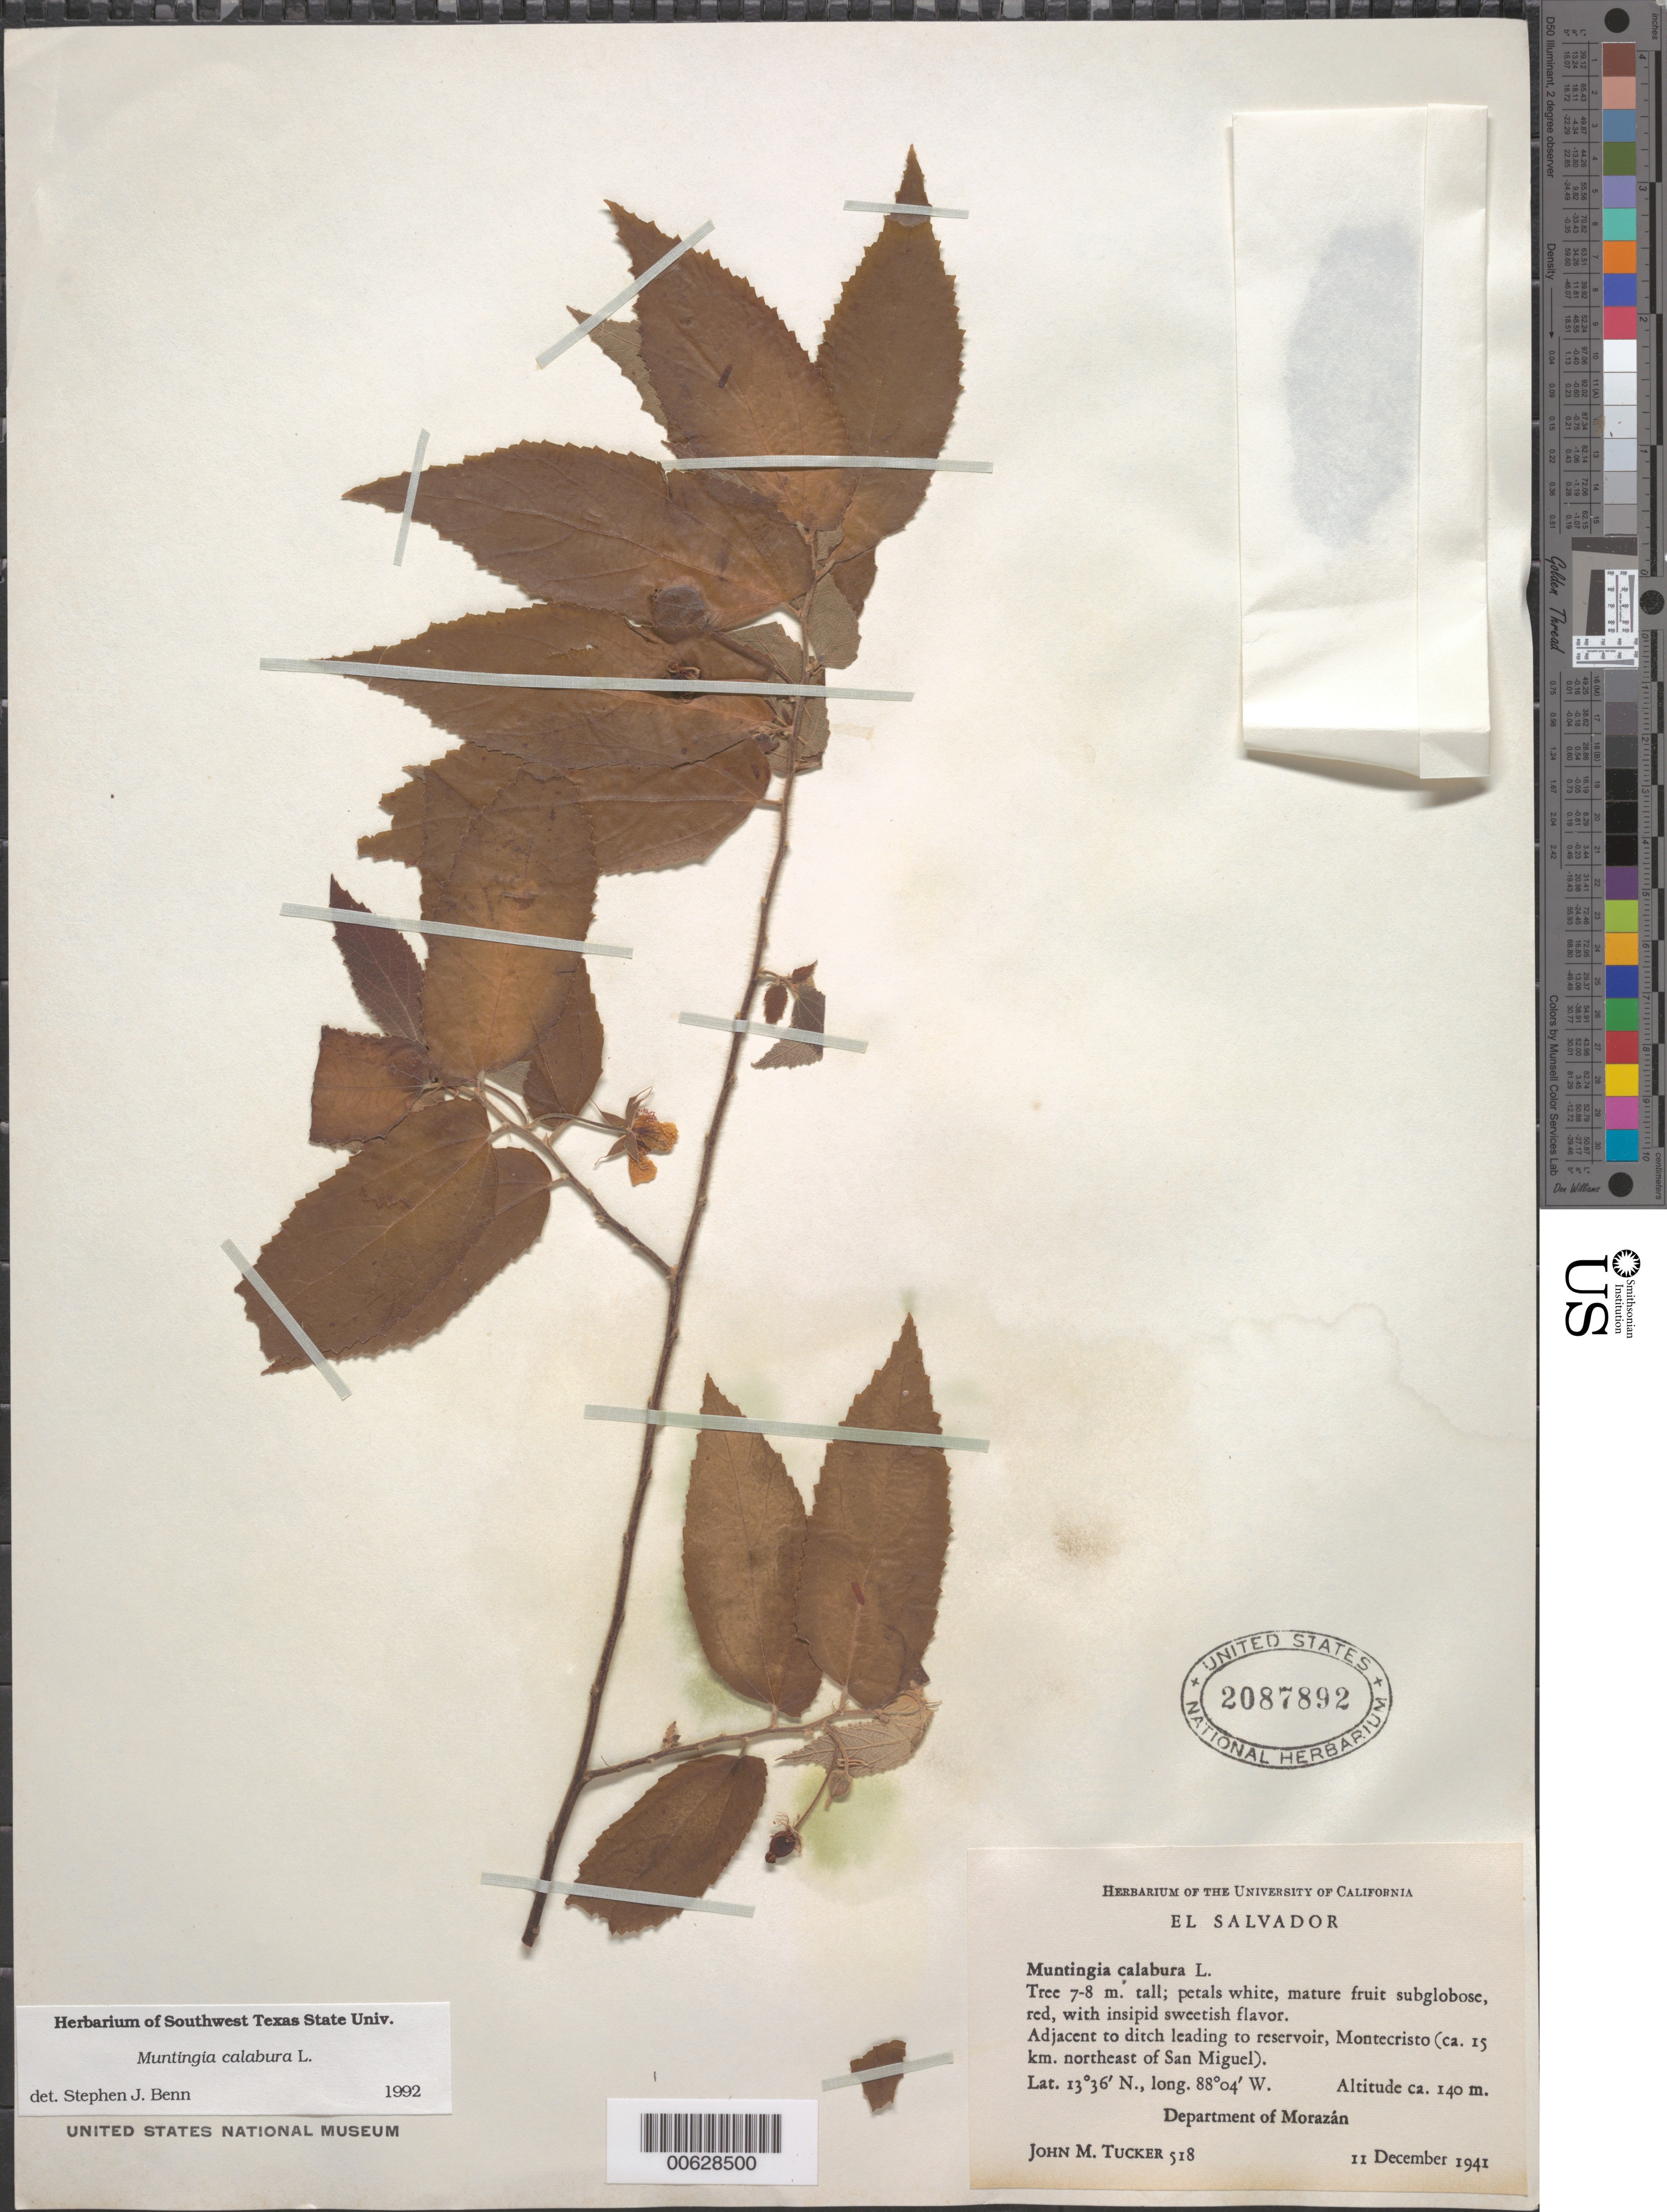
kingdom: Plantae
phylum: Tracheophyta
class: Magnoliopsida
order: Malvales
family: Muntingiaceae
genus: Muntingia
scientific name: Muntingia calabura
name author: L.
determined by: Benn, S. J.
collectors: J. M. Tucker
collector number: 518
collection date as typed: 11 Dec 1941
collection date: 1941-12-11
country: El Salvador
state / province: Morazán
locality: Adjacent to ditch leading to reservoir, Montecristo (ca. 15 km NE of San Miguel).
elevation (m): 140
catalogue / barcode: US 2087892